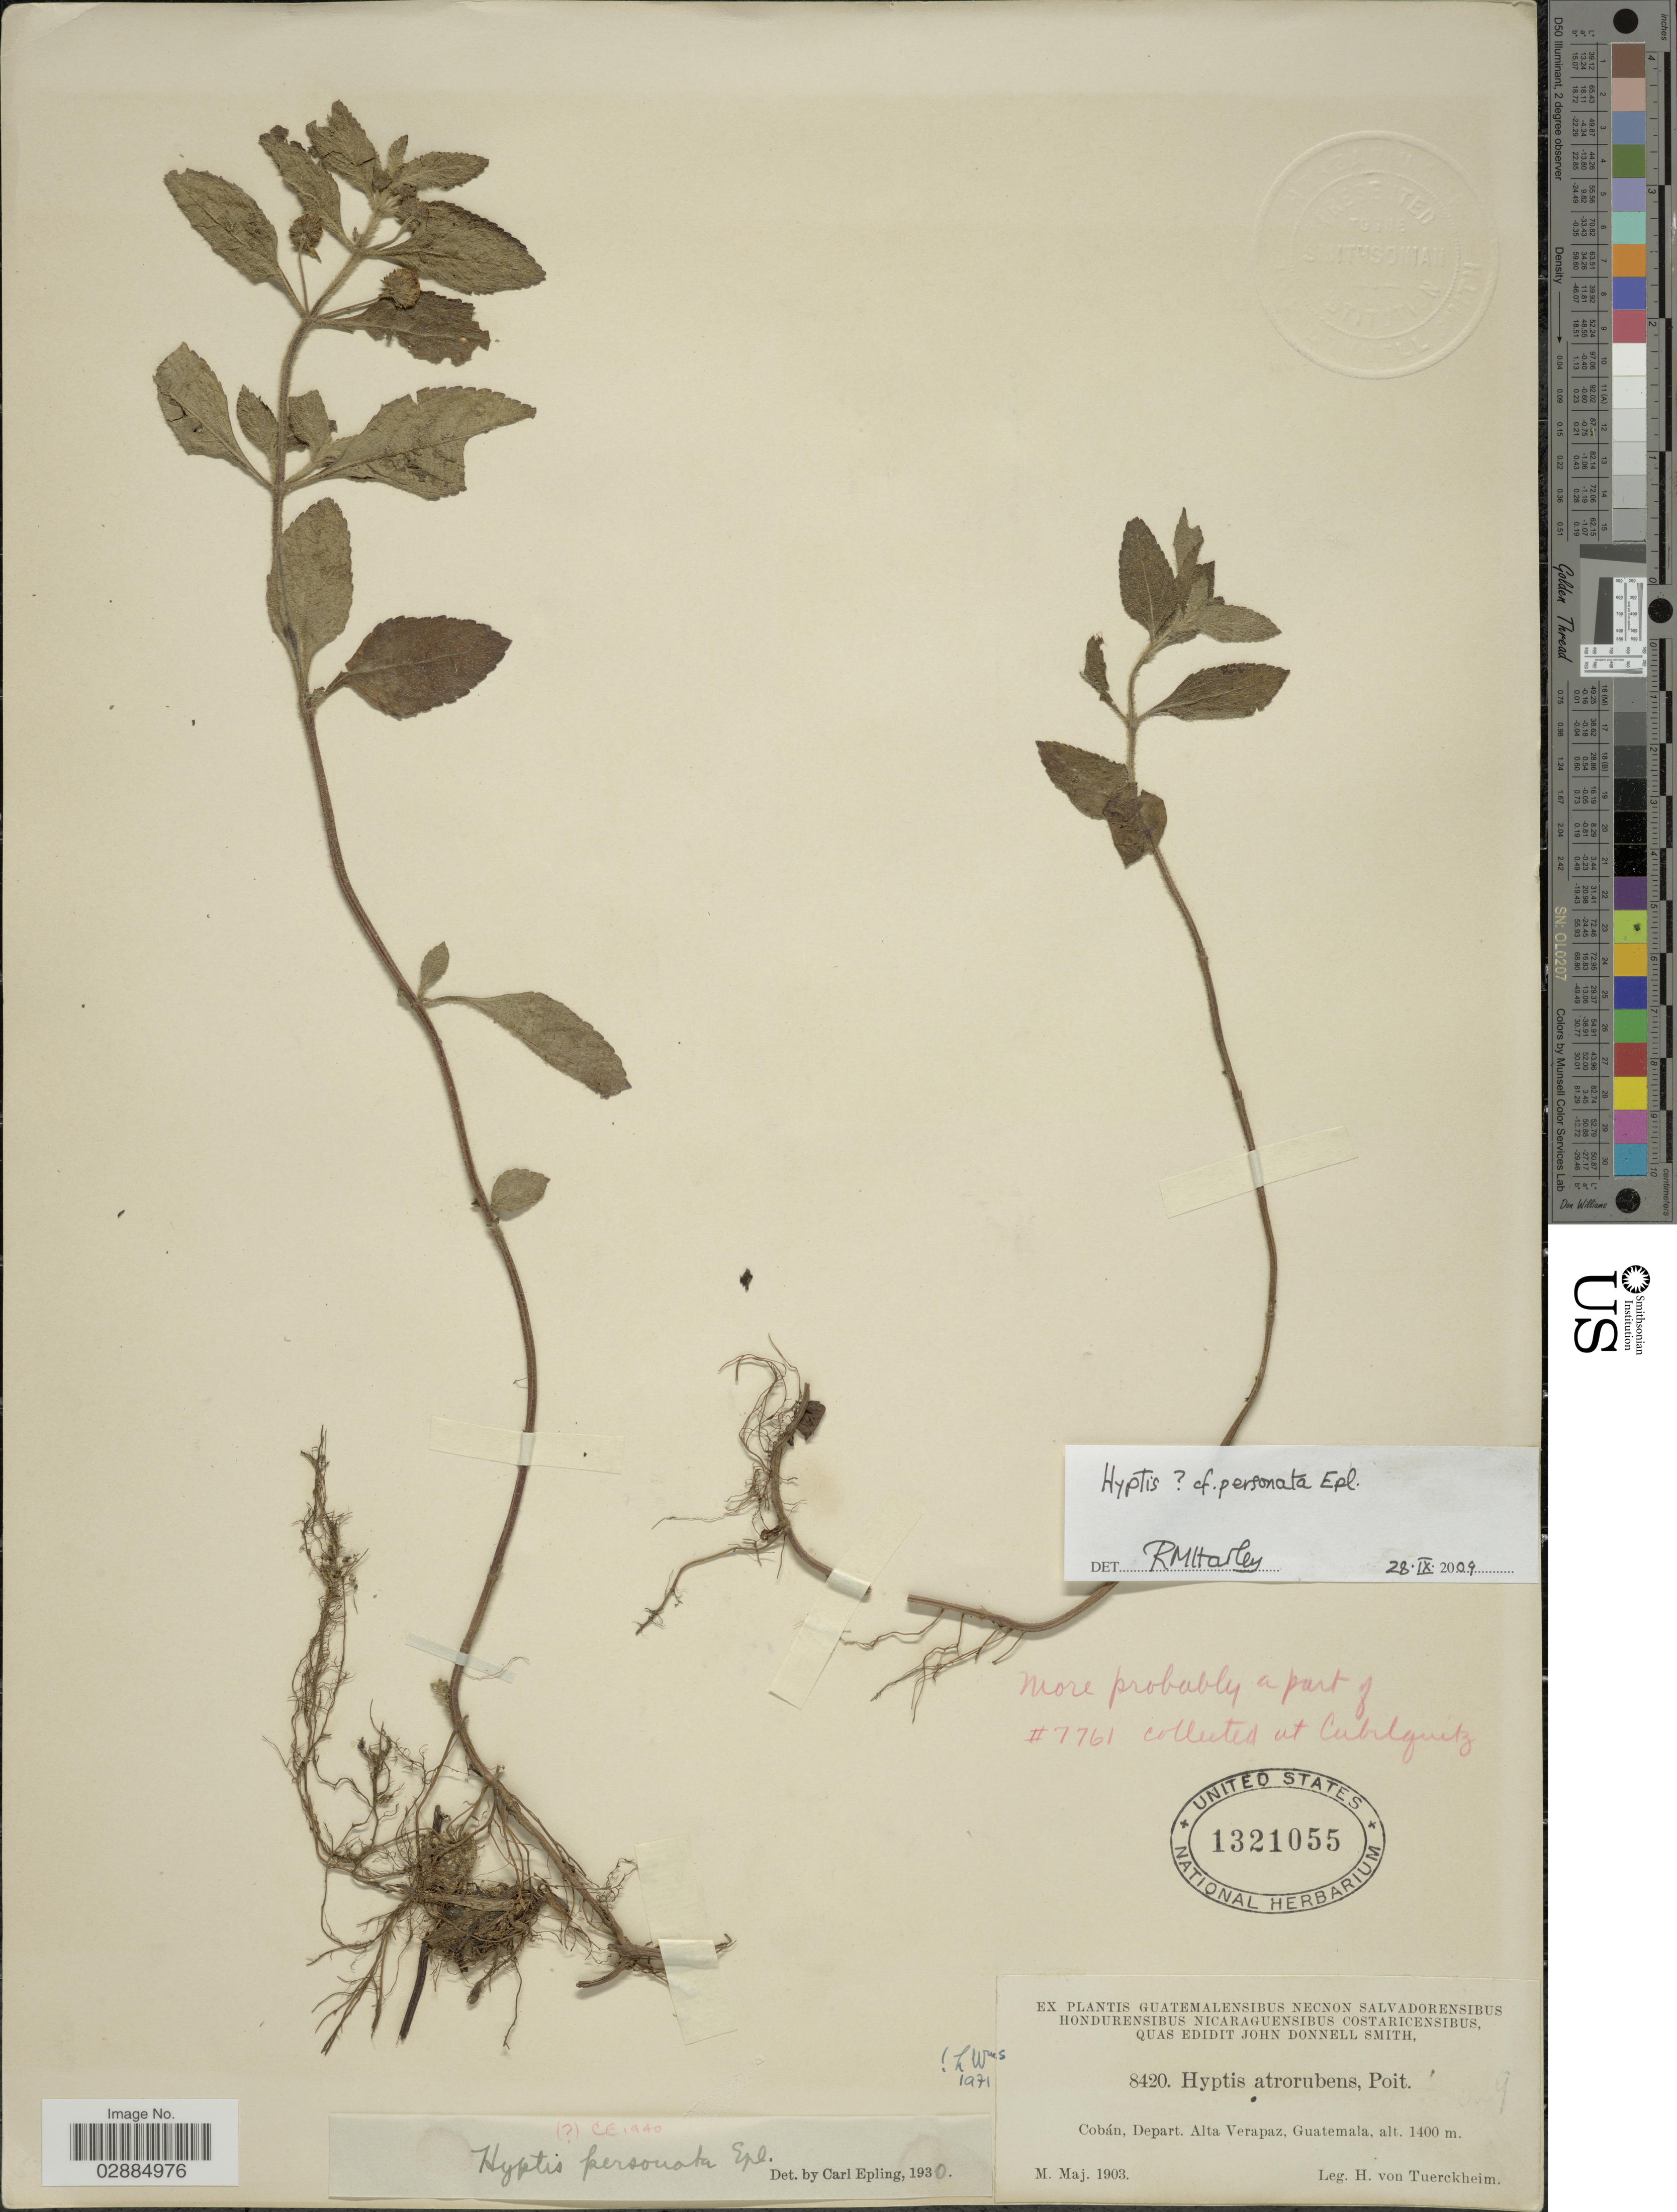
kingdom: Plantae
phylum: Tracheophyta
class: Magnoliopsida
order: Lamiales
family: Lamiaceae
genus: Hyptis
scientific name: Hyptis personata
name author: Epling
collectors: H. von Türckheim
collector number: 8420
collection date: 1903-05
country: Guatemala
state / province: Alta Verapaz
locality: Cobán, Depart. Alta Verapaz.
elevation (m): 1400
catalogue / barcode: US 1321055